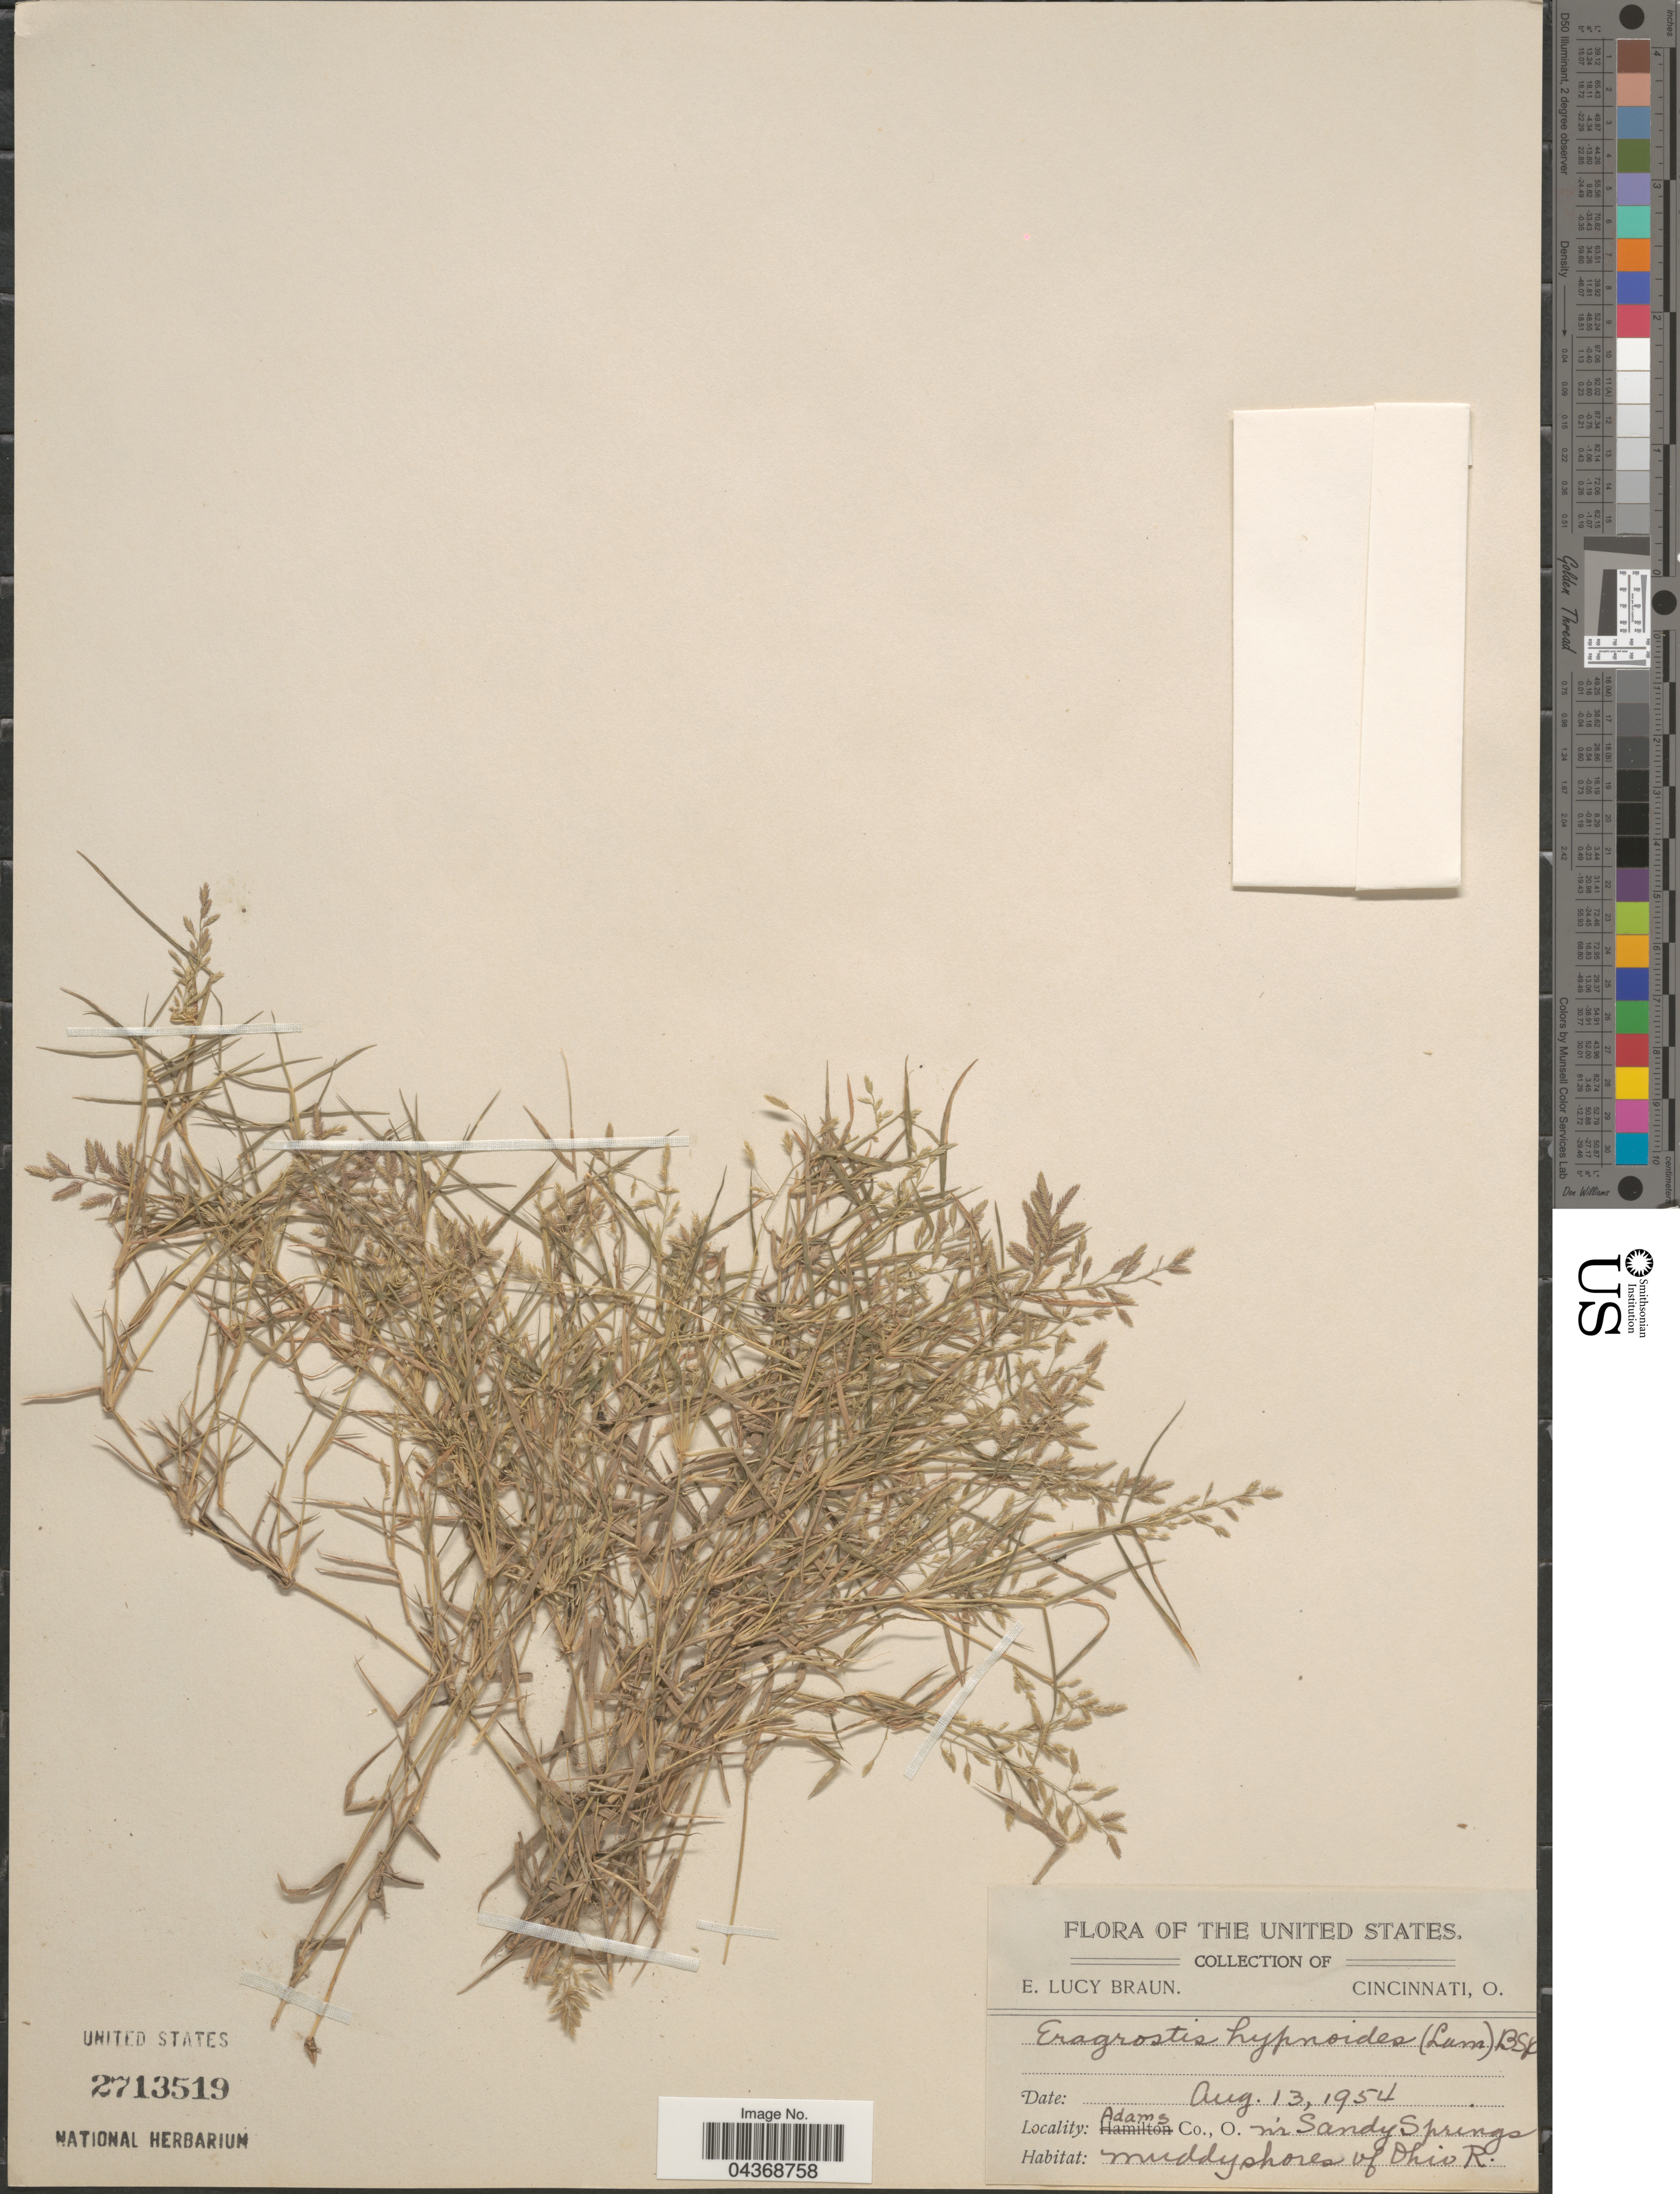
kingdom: Plantae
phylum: Tracheophyta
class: Liliopsida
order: Poales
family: Poaceae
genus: Eragrostis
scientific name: Eragrostis hypnoides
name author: (Lam.) Britton, Stearns & Poggenb.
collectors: E. L. Braun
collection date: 1954-08-13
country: United States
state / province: Ohio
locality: Adams Co. n'r Sandy Springs. Muddy shores of Ohio R.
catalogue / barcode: US 2713519